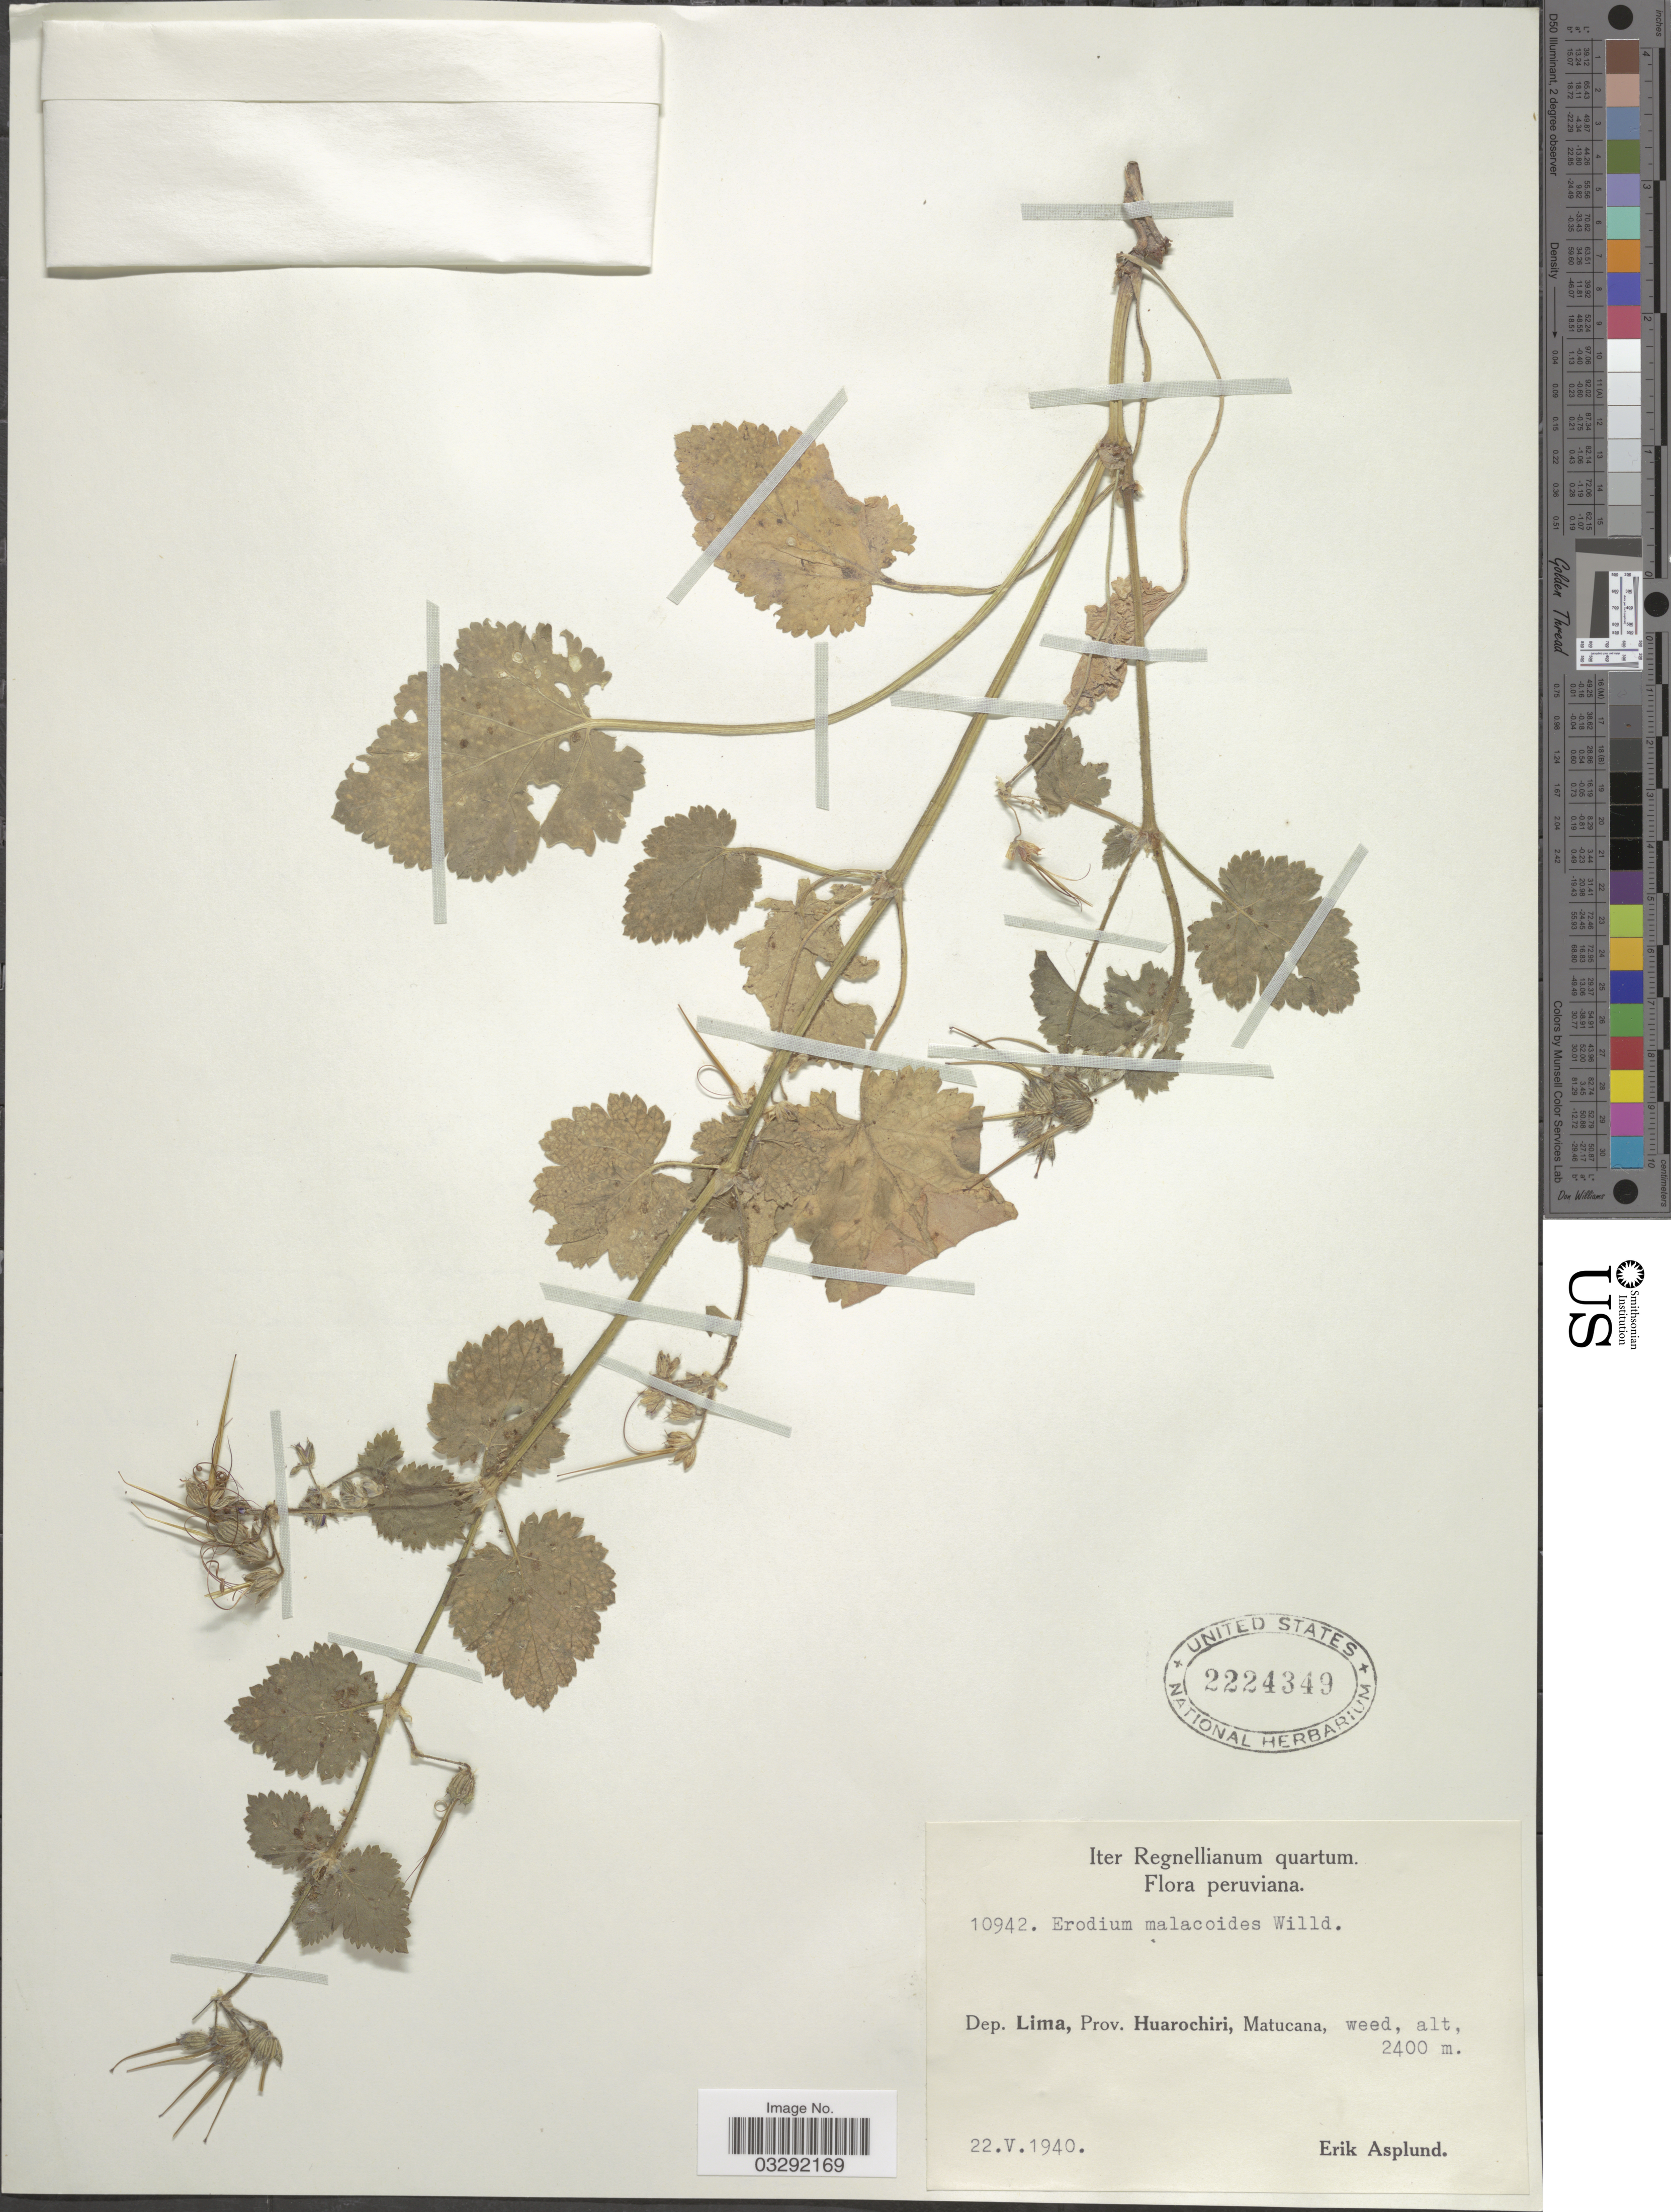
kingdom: Plantae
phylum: Tracheophyta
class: Magnoliopsida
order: Geraniales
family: Geraniaceae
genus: Erodium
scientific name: Erodium malacoides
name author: (L.) L'Hér.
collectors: E. Asplund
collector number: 10942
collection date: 1940-05-22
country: Peru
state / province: Lima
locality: Dep. Lima, Prov. Huarochiri, Matucana.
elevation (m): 2400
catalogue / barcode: US 2224349